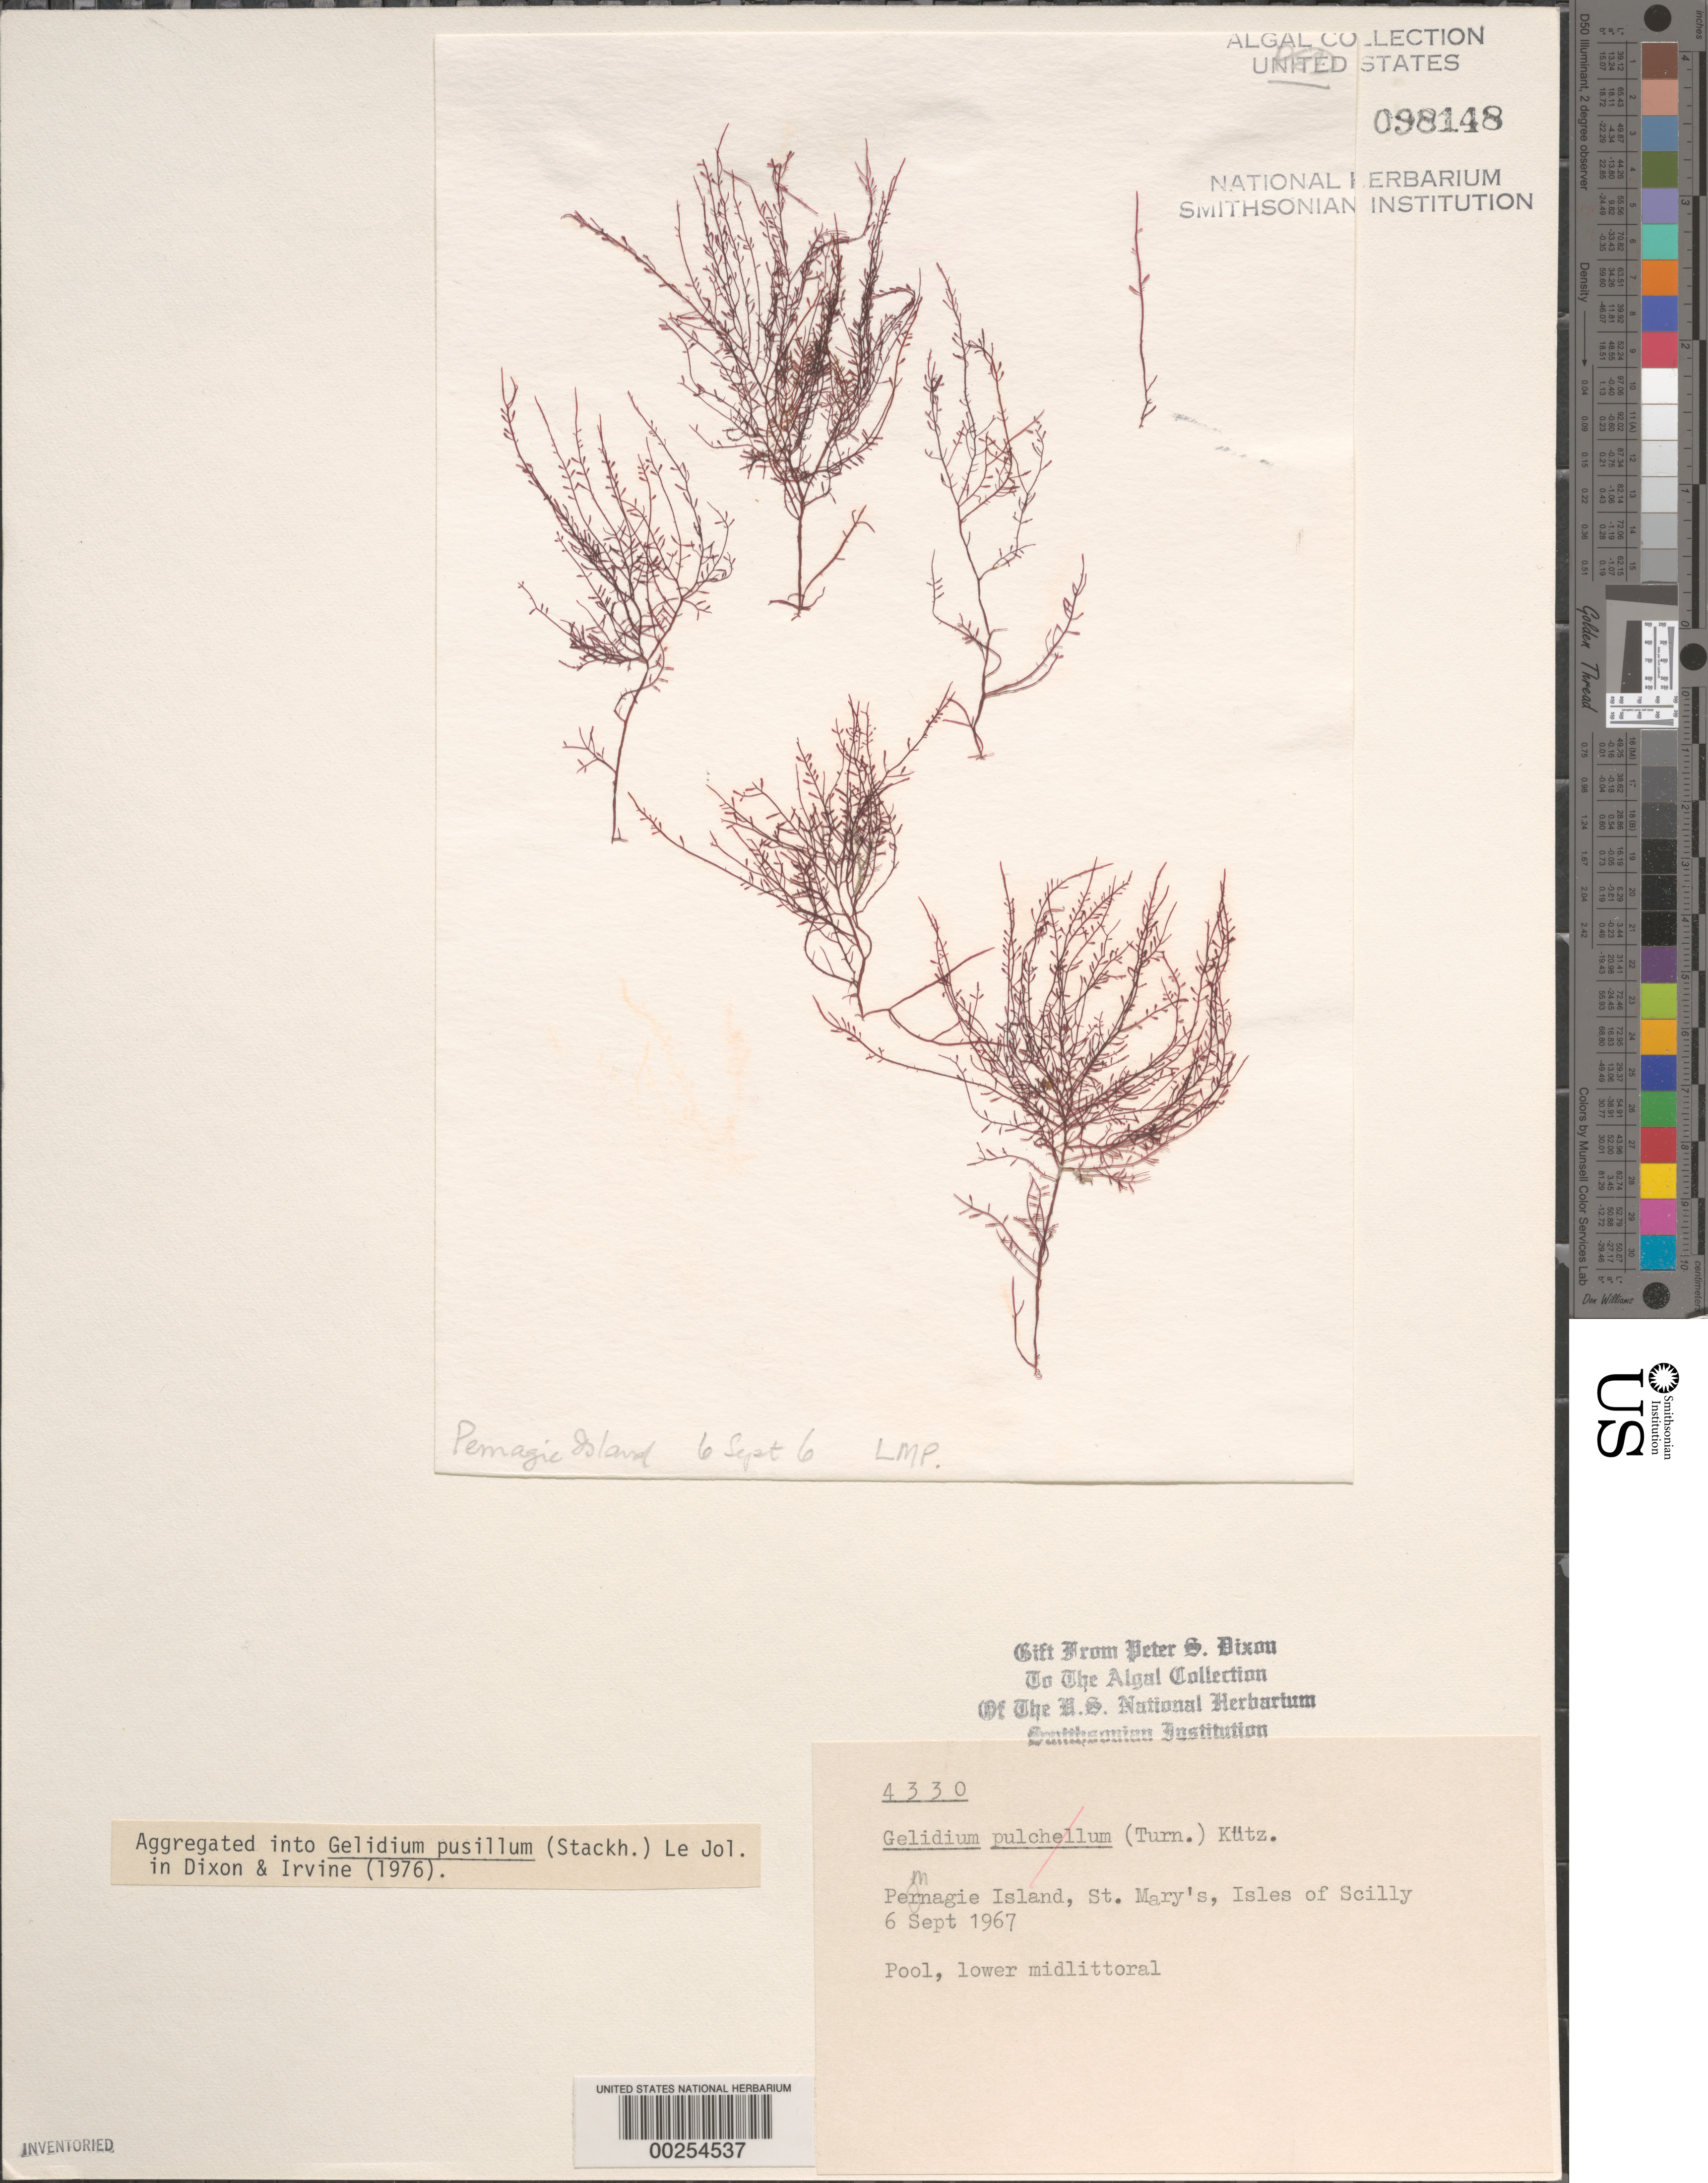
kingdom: Plantae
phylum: Rhodophyta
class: Florideophyceae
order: Gelidiales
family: Gelidiaceae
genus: Gelidium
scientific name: Gelidium pusillum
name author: (Stackh.) Le Jol.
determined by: Dixon, P. S.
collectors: P. S. Dixon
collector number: PSD 4330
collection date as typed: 06 Sep 1967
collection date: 1967-09-06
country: United Kingdom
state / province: England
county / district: Council of the Isles of Scilly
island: St. Mary's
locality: Pernagie Island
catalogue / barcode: US 98148